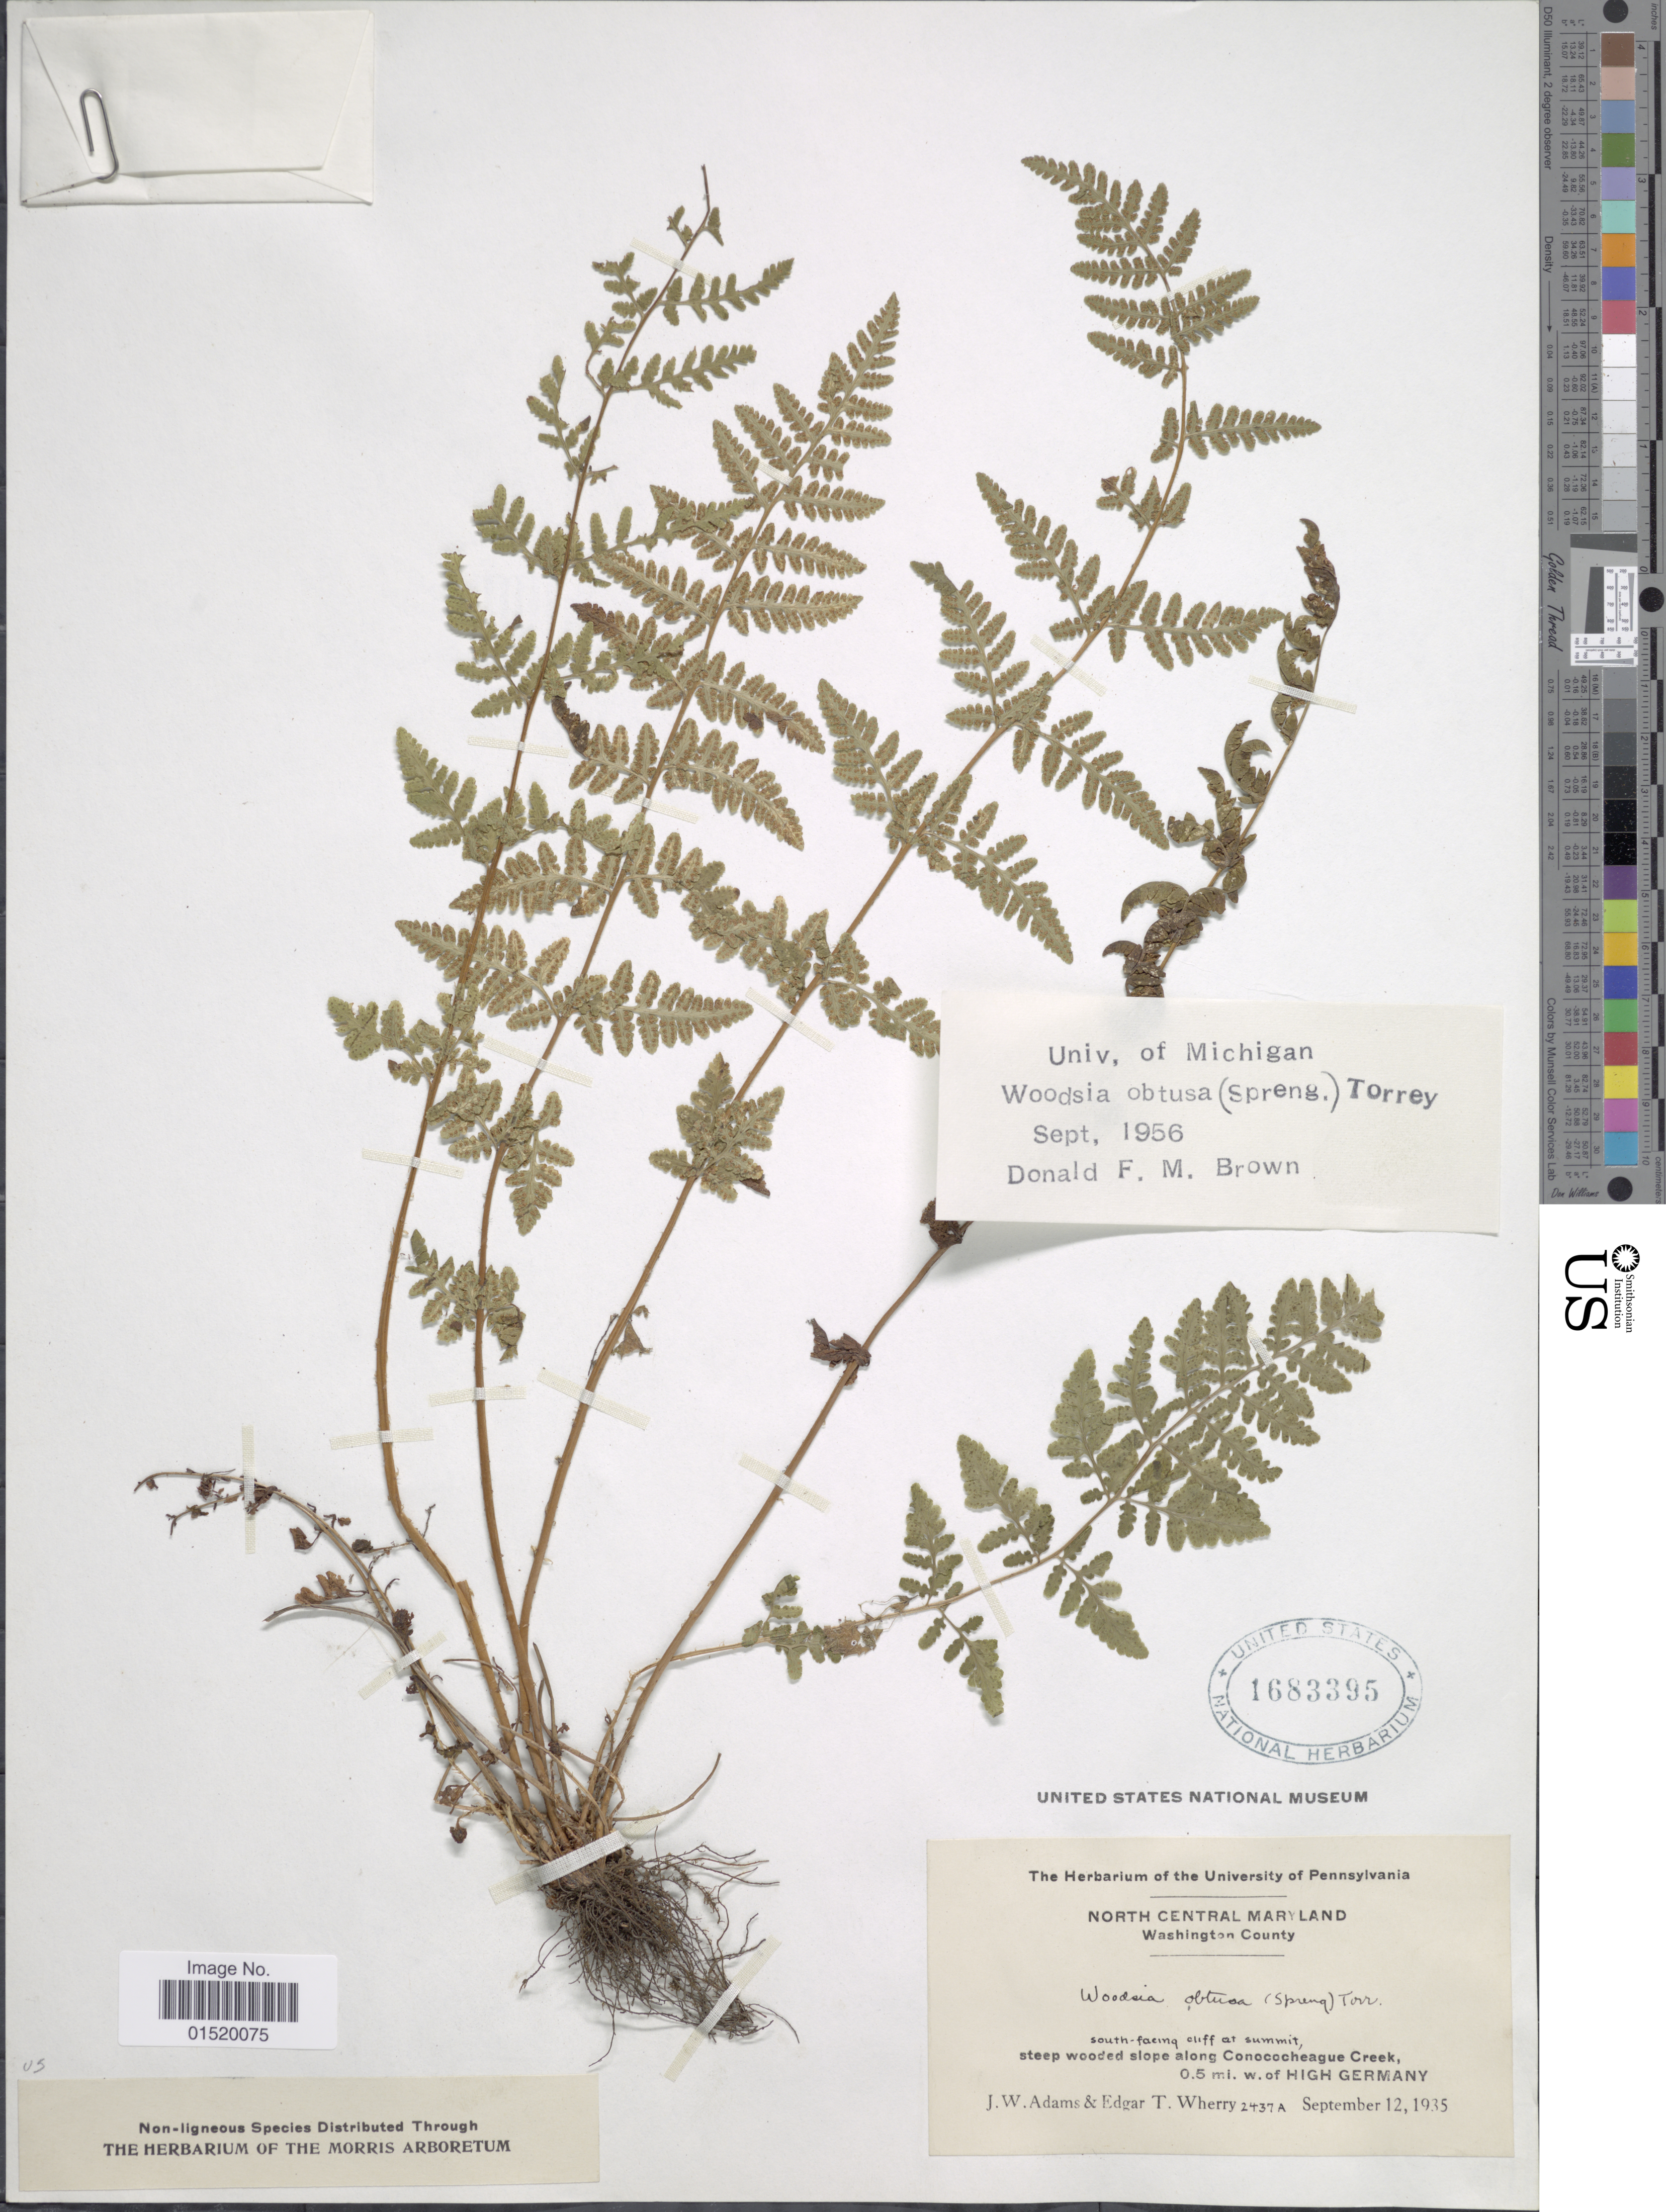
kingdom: Plantae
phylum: Tracheophyta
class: Polypodiopsida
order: Polypodiales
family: Woodsiaceae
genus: Woodsia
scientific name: Woodsia obtusa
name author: (Spreng.) Torr.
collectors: J. Adams & E. T. Wherry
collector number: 2437A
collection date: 1935-09-12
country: United States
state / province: Maryland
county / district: Washngton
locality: North Central Maryland, Washington County, south-facing cliff at summit, steep wooded slope along Conococheague Creek, 0.5 mi. w of High Germany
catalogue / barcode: US 1683395